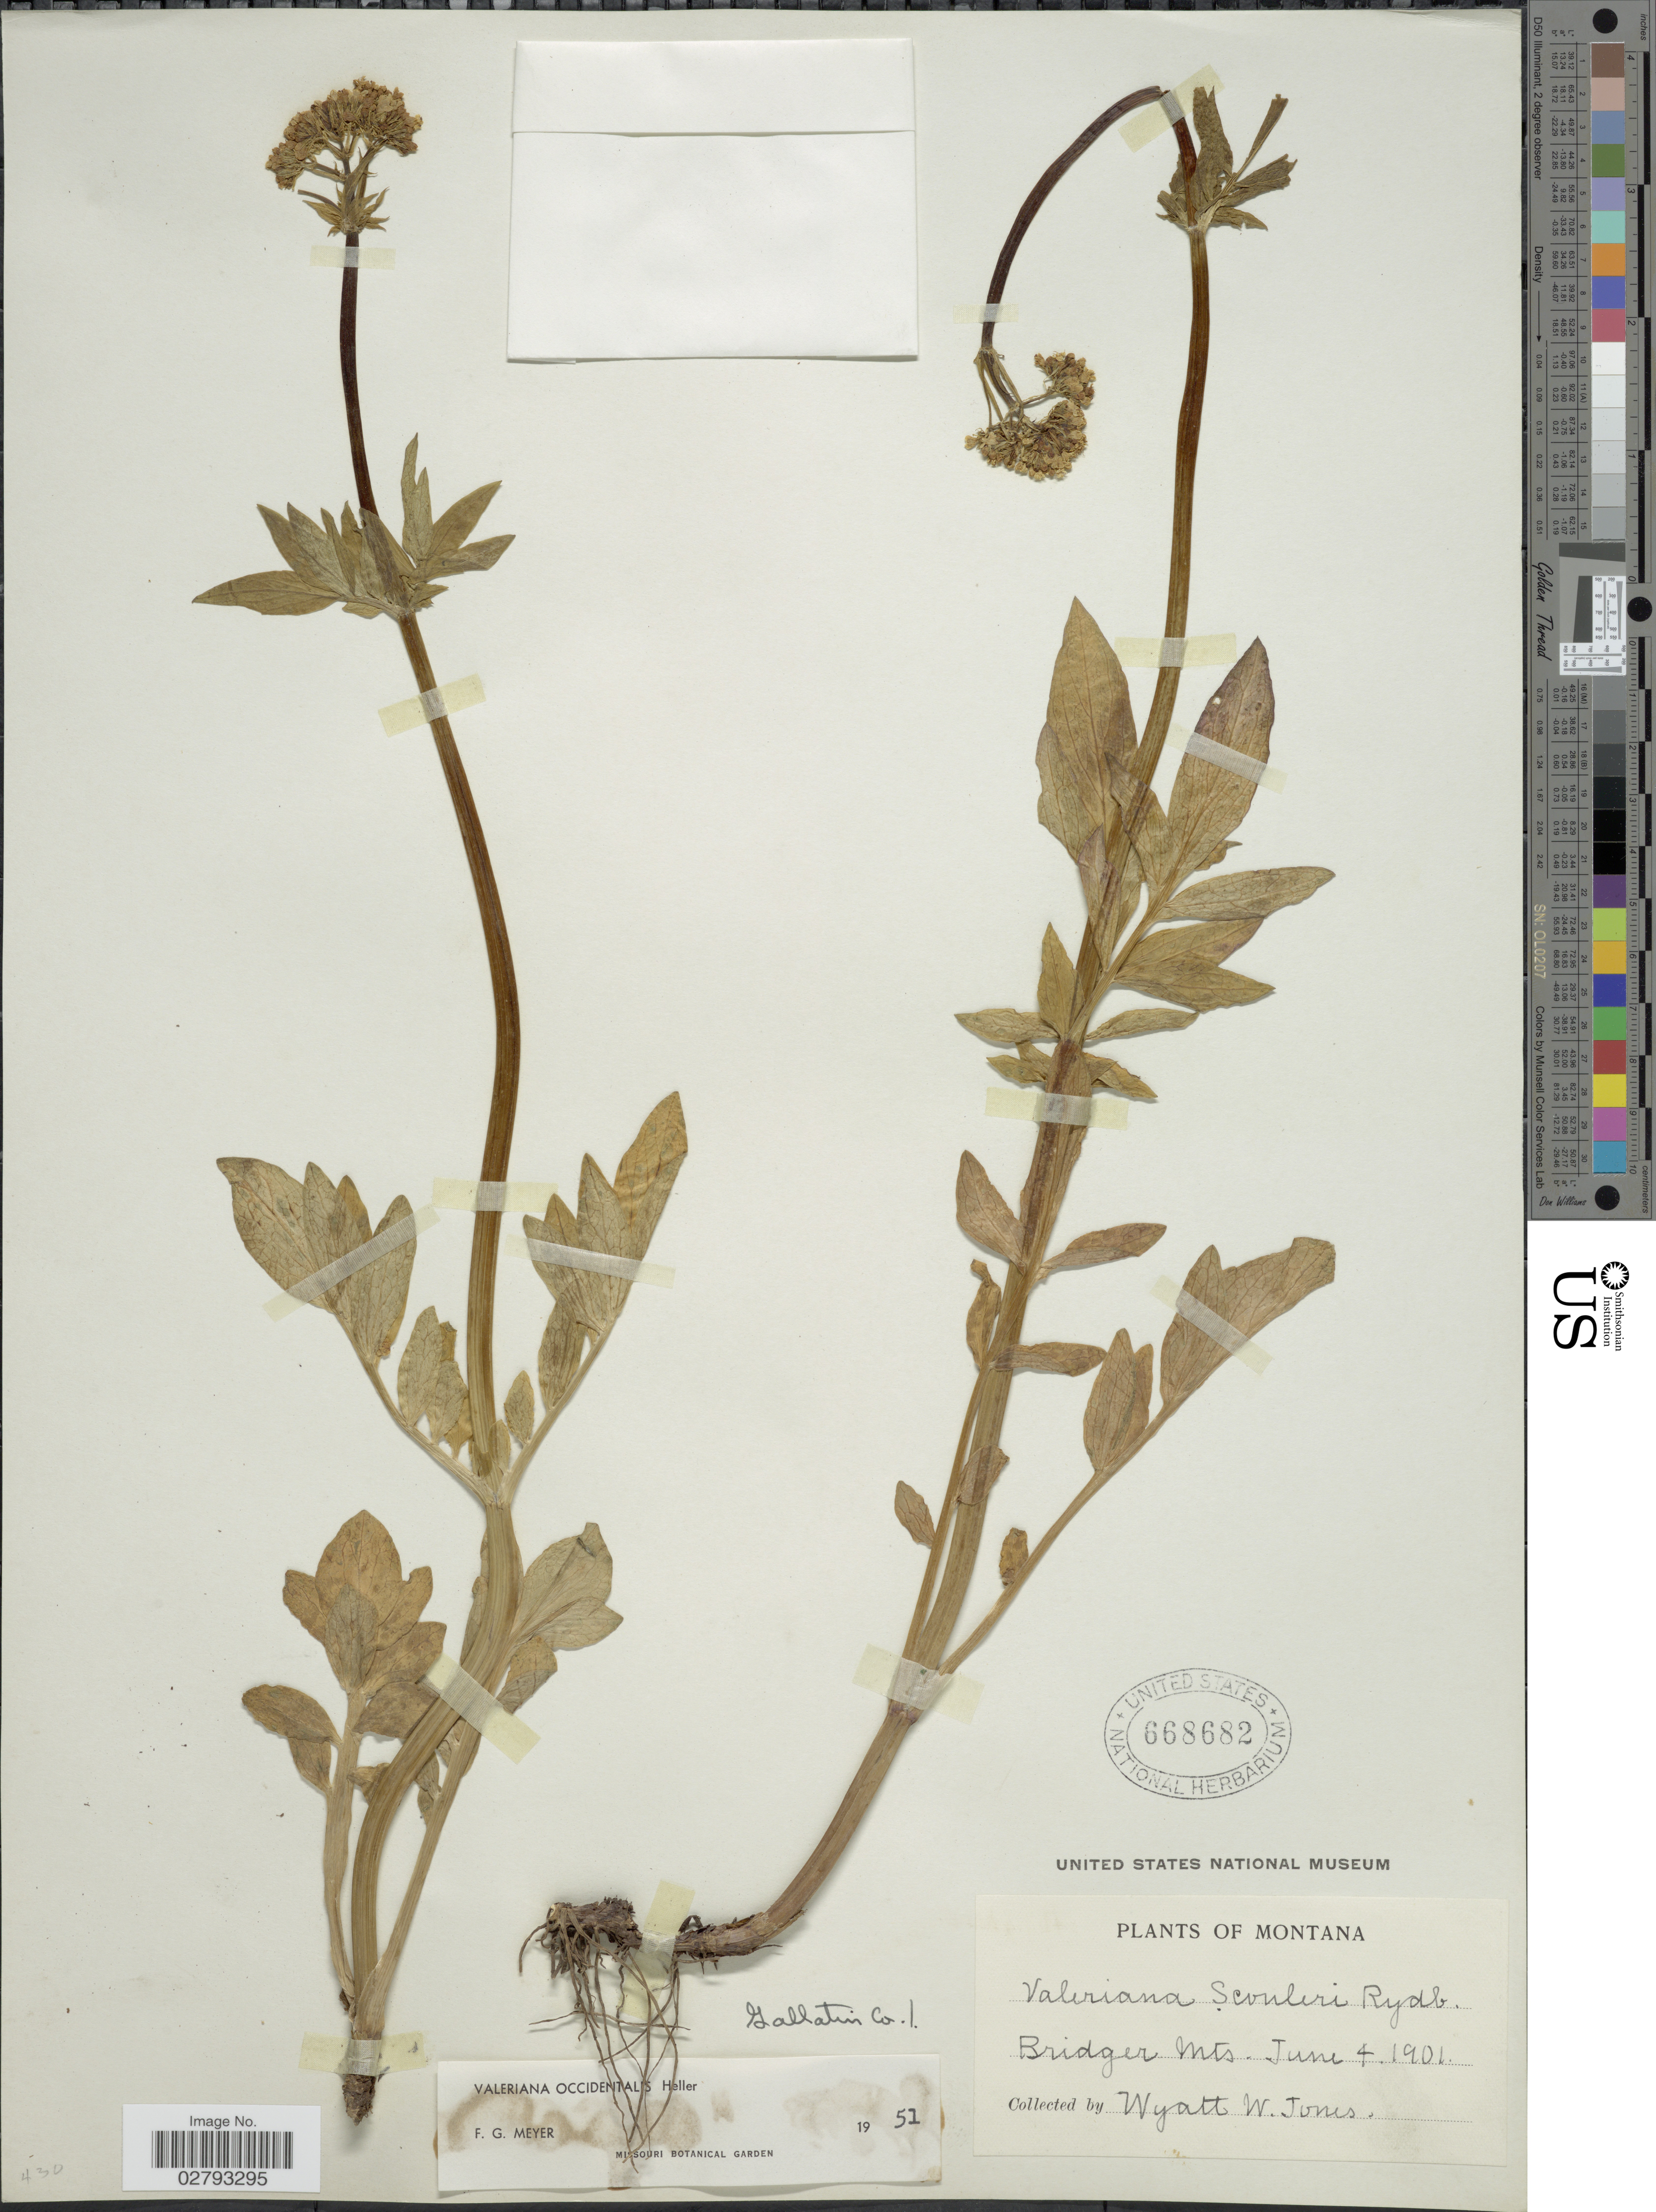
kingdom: Plantae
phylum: Tracheophyta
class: Magnoliopsida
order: Dipsacales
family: Caprifoliaceae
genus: Valeriana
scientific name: Valeriana occidentalis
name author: A. Heller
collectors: W. W. Jones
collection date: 1901-06-04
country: United States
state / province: Montana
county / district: Gallatin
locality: Bridger Mts., Gallatin Co.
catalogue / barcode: US 668682